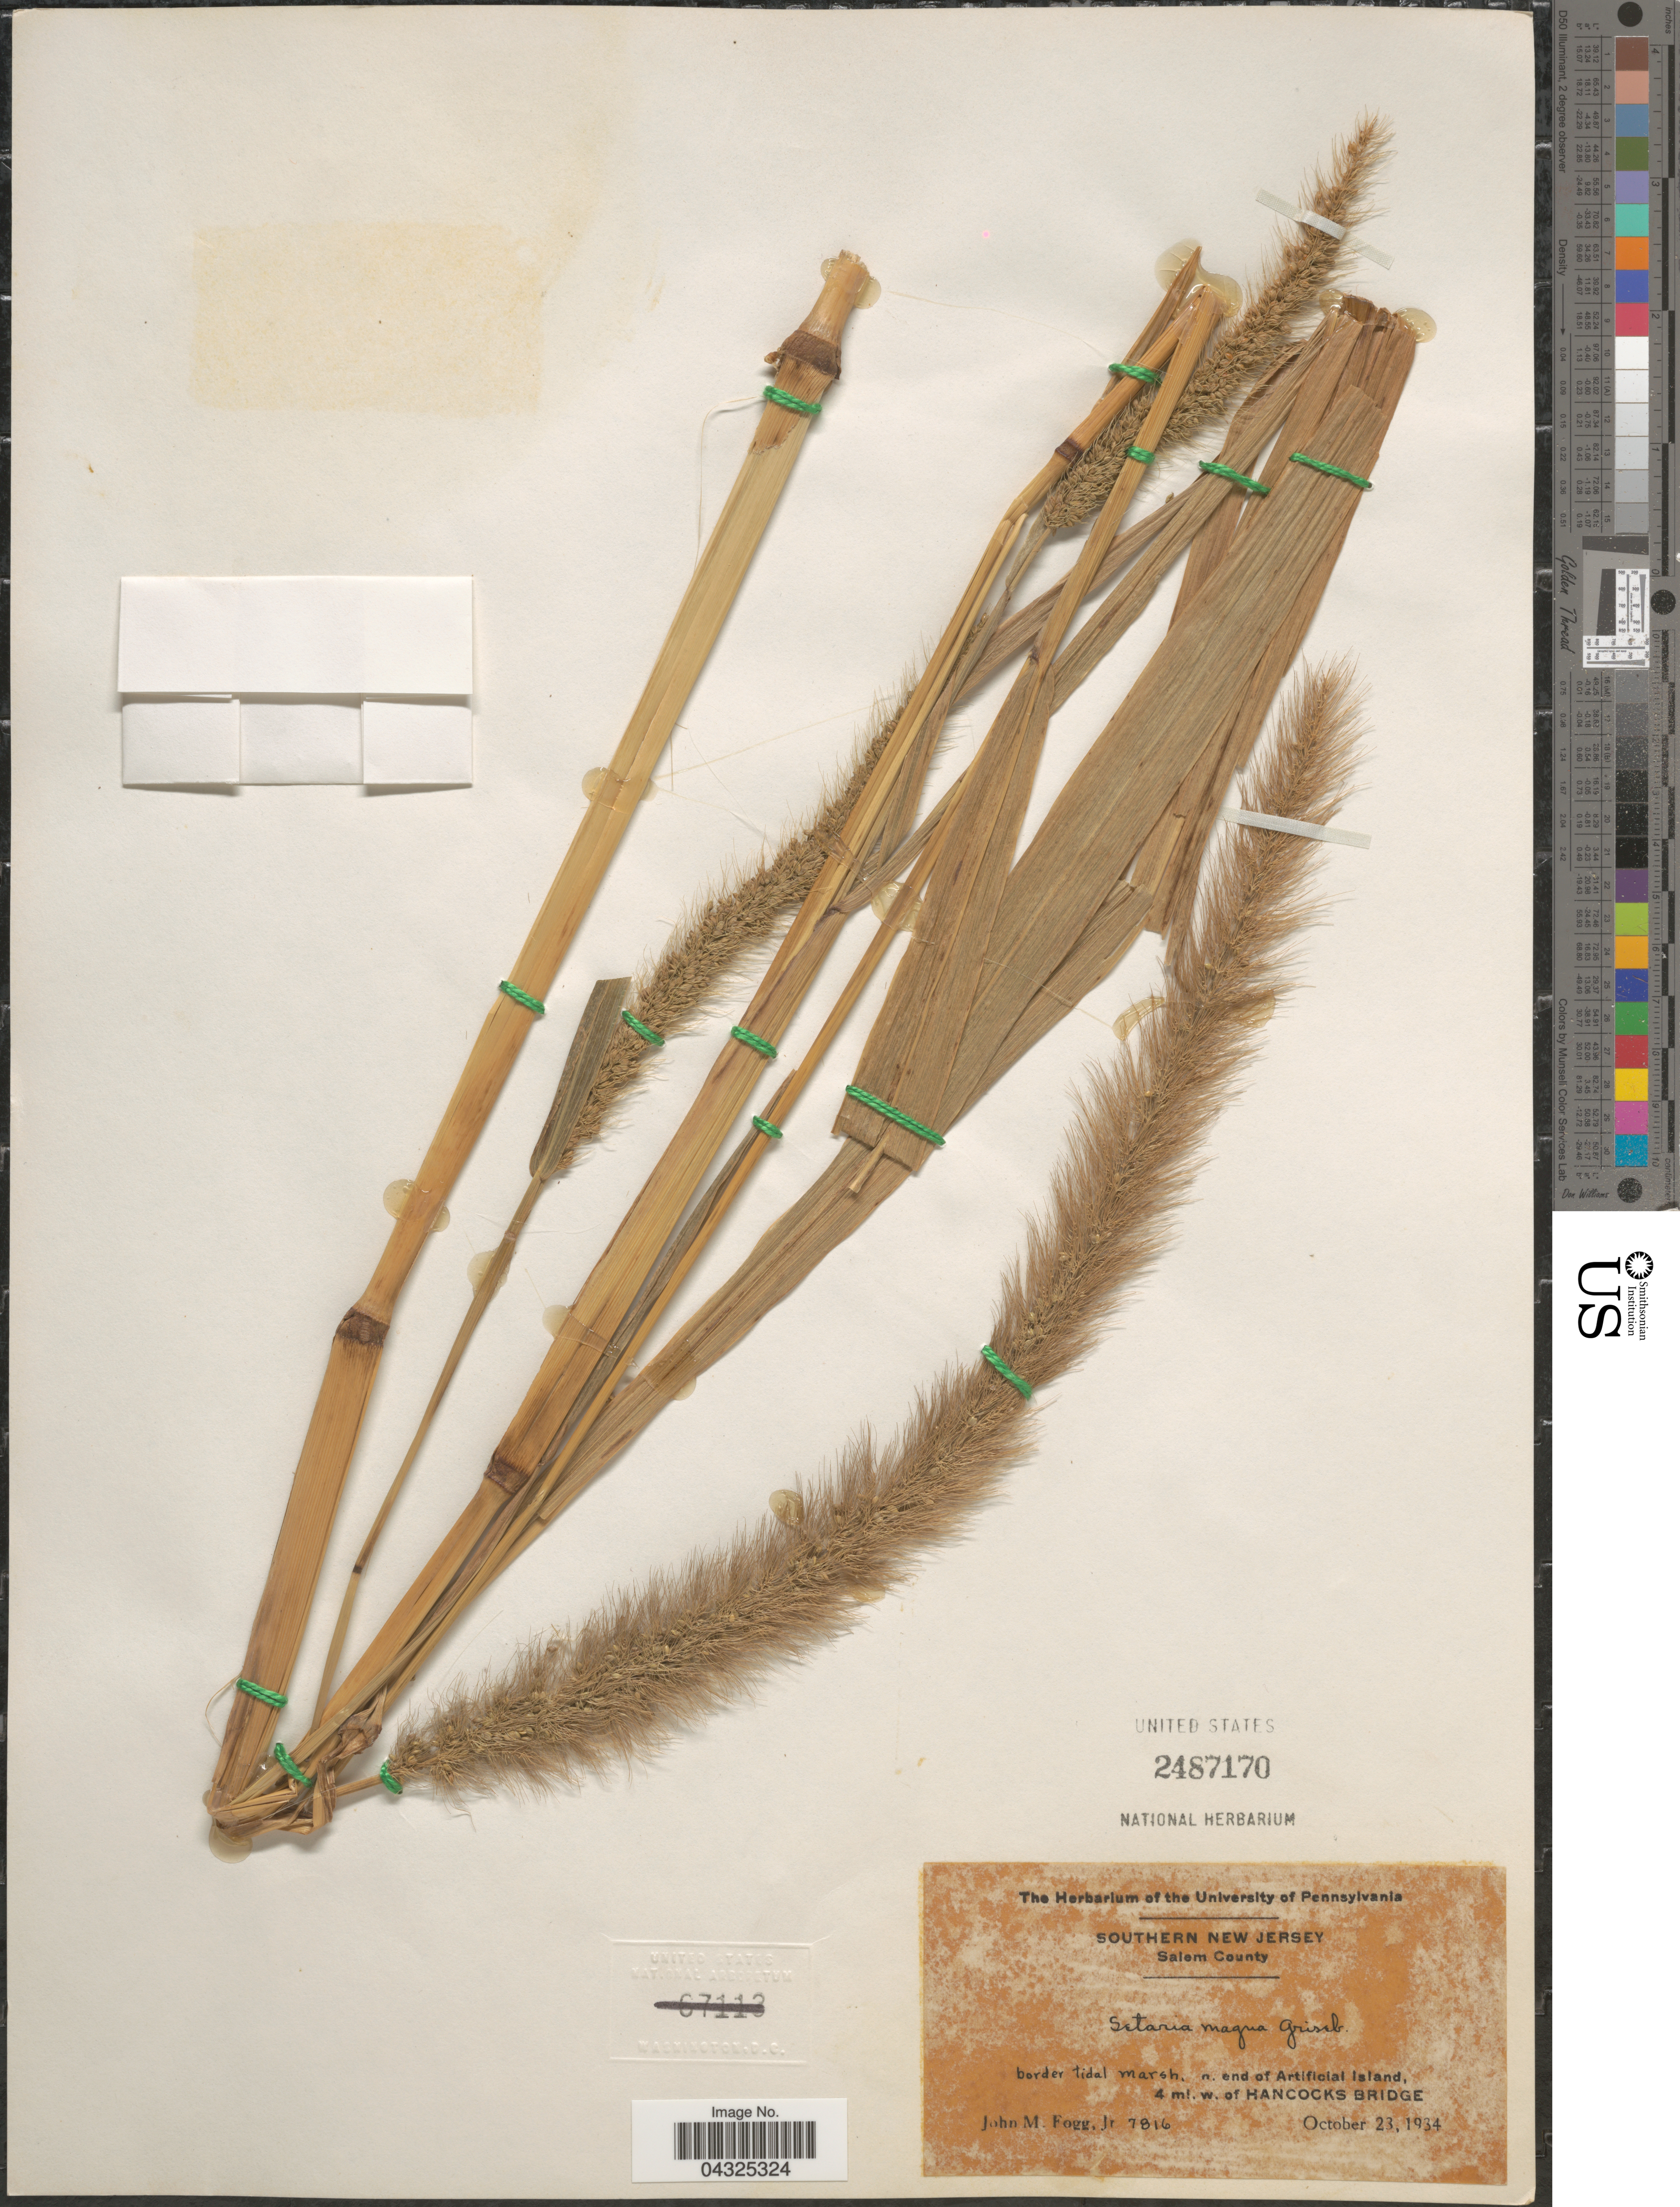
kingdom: Plantae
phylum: Tracheophyta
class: Liliopsida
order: Poales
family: Poaceae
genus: Setaria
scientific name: Setaria magna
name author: Griseb.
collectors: J. Fogg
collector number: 7816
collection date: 1934-10-23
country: United States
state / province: New Jersey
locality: Southern New Jersey. Salem County. N. end of Artificial Island, 4 mi. w. of Hancocks Bridge.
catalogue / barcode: US 2487170